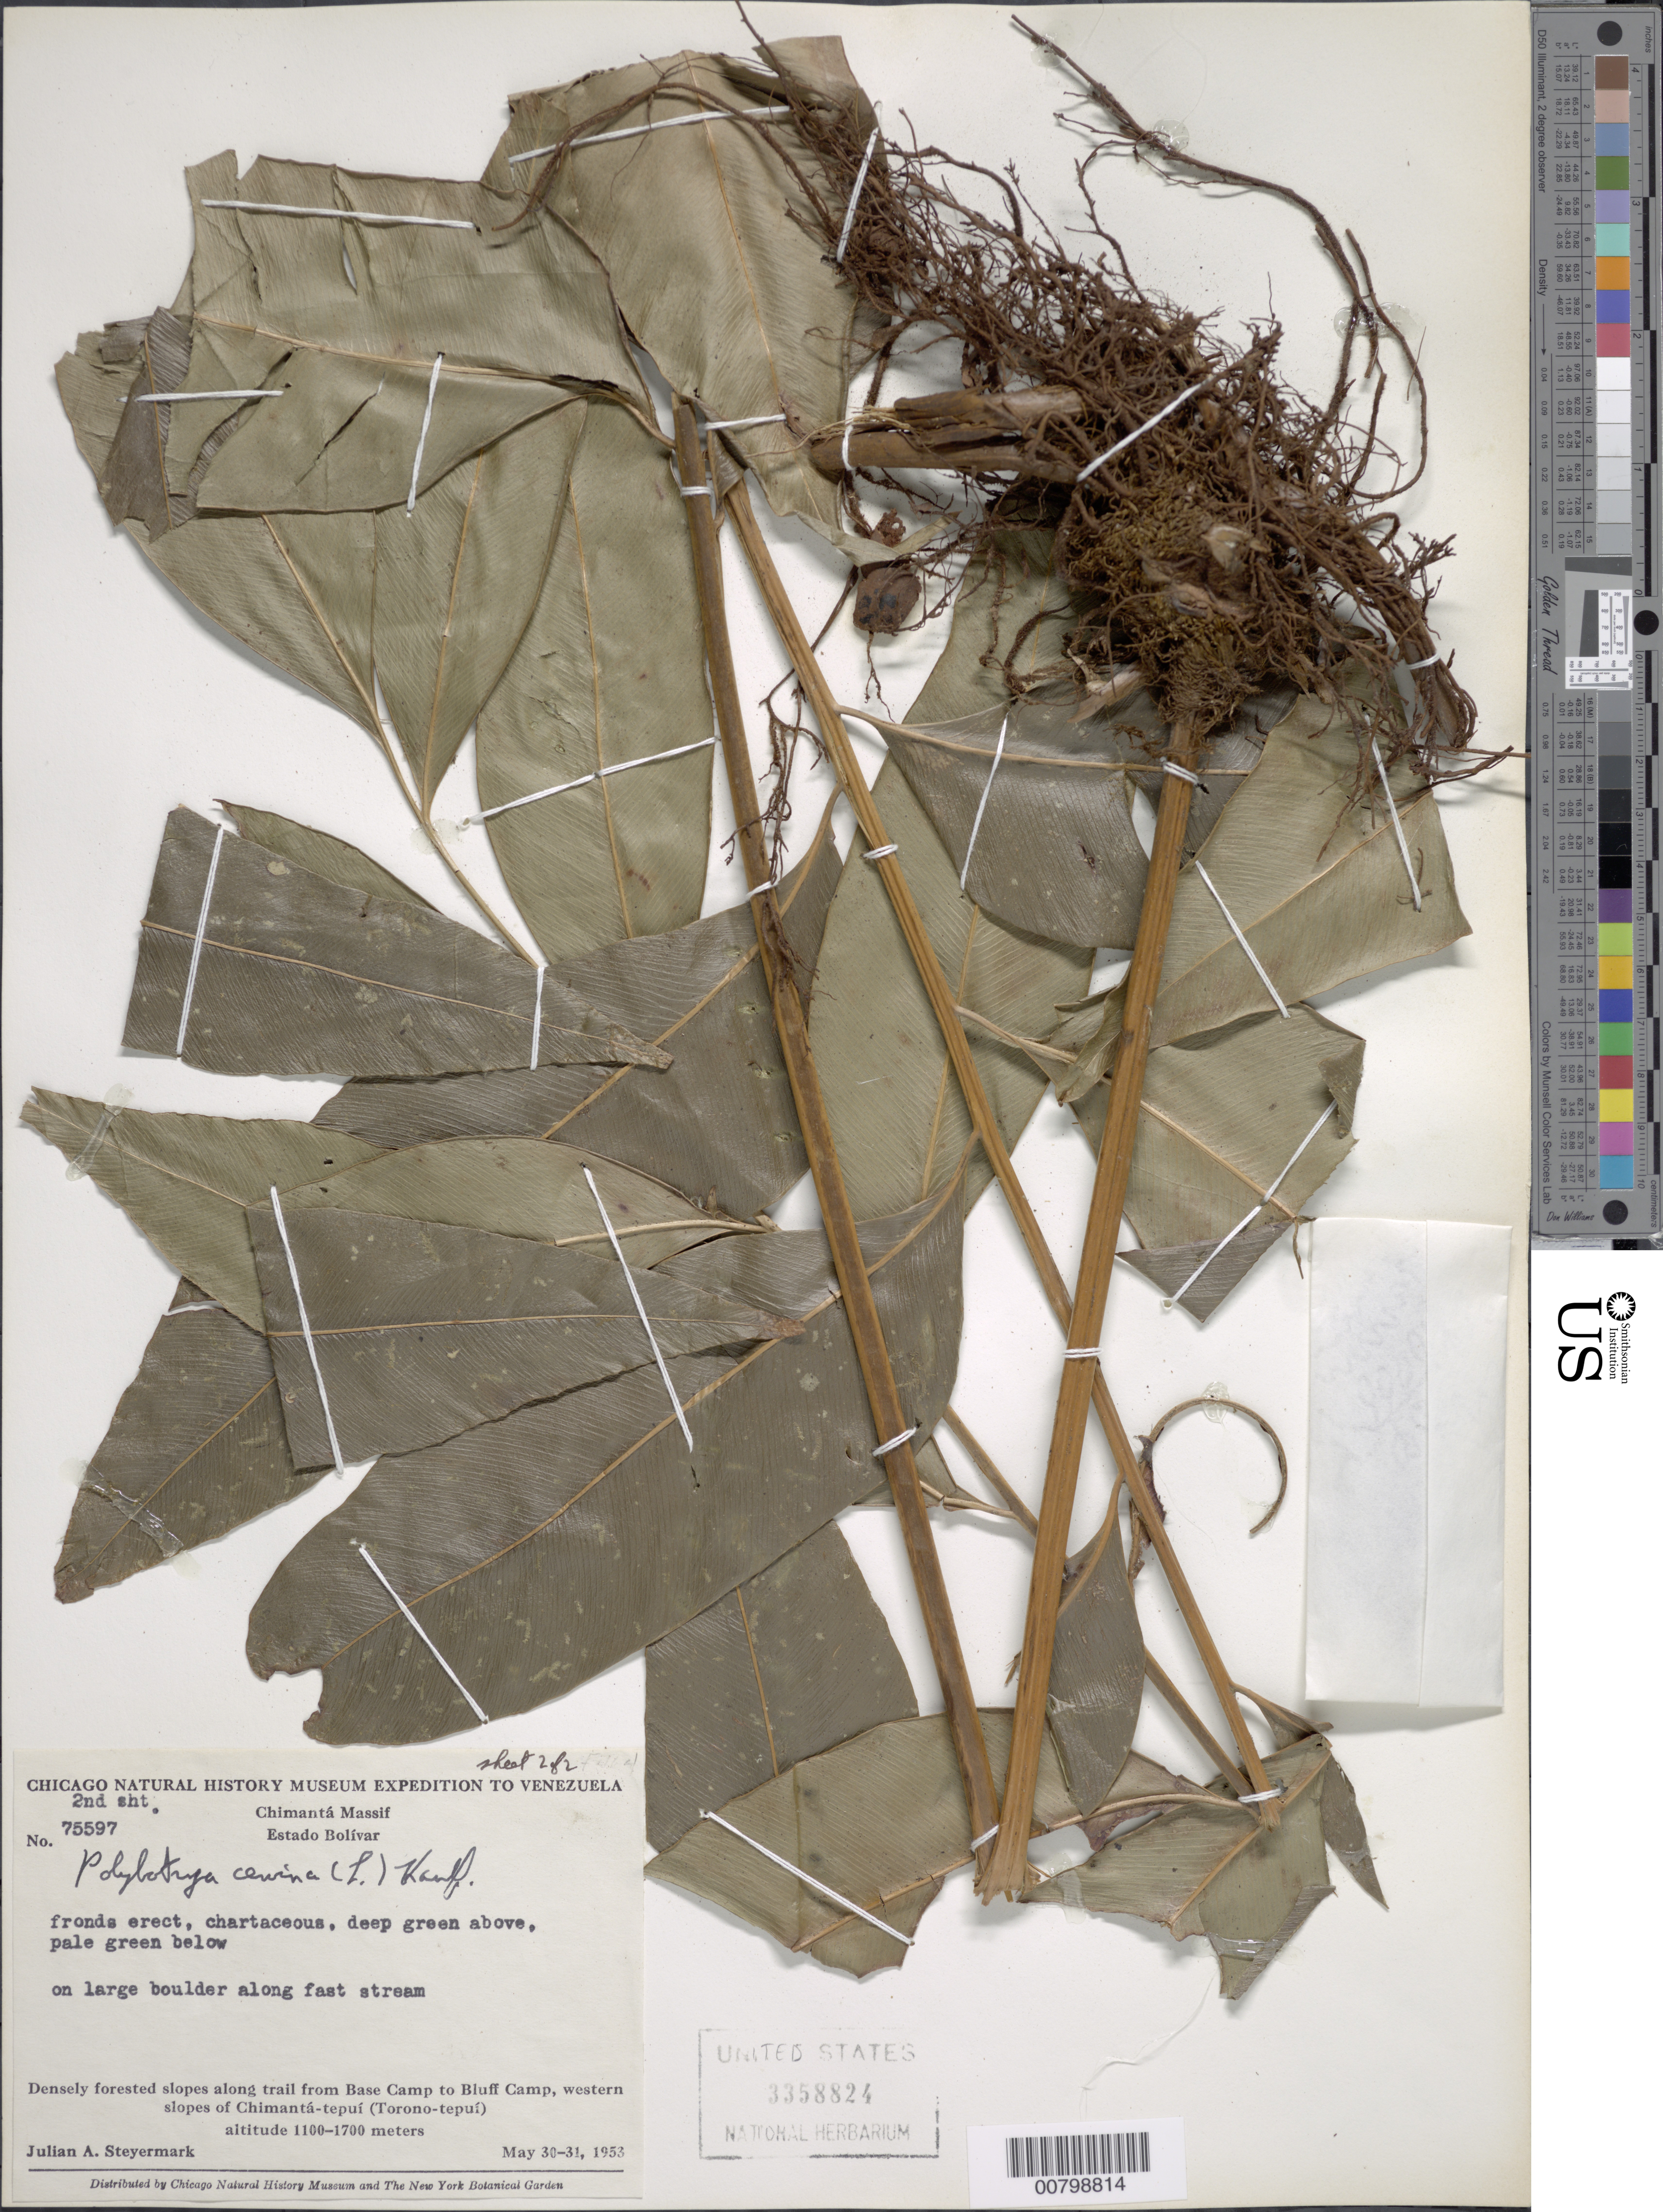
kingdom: Plantae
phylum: Tracheophyta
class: Polypodiopsida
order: Polypodiales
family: Dryopteridaceae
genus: Olfersia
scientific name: Olfersia cervina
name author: (L.) Kunze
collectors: J. Steyermark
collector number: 75597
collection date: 1953-05-30/1953-05-31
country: Venezuela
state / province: Bolivar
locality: Chimanta Massif. Estado Bolivar. along trail from Base Camp to Bluff Camp, western slopes of Chimanta-tepui (Torono-tepui)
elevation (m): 1100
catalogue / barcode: US 3358824